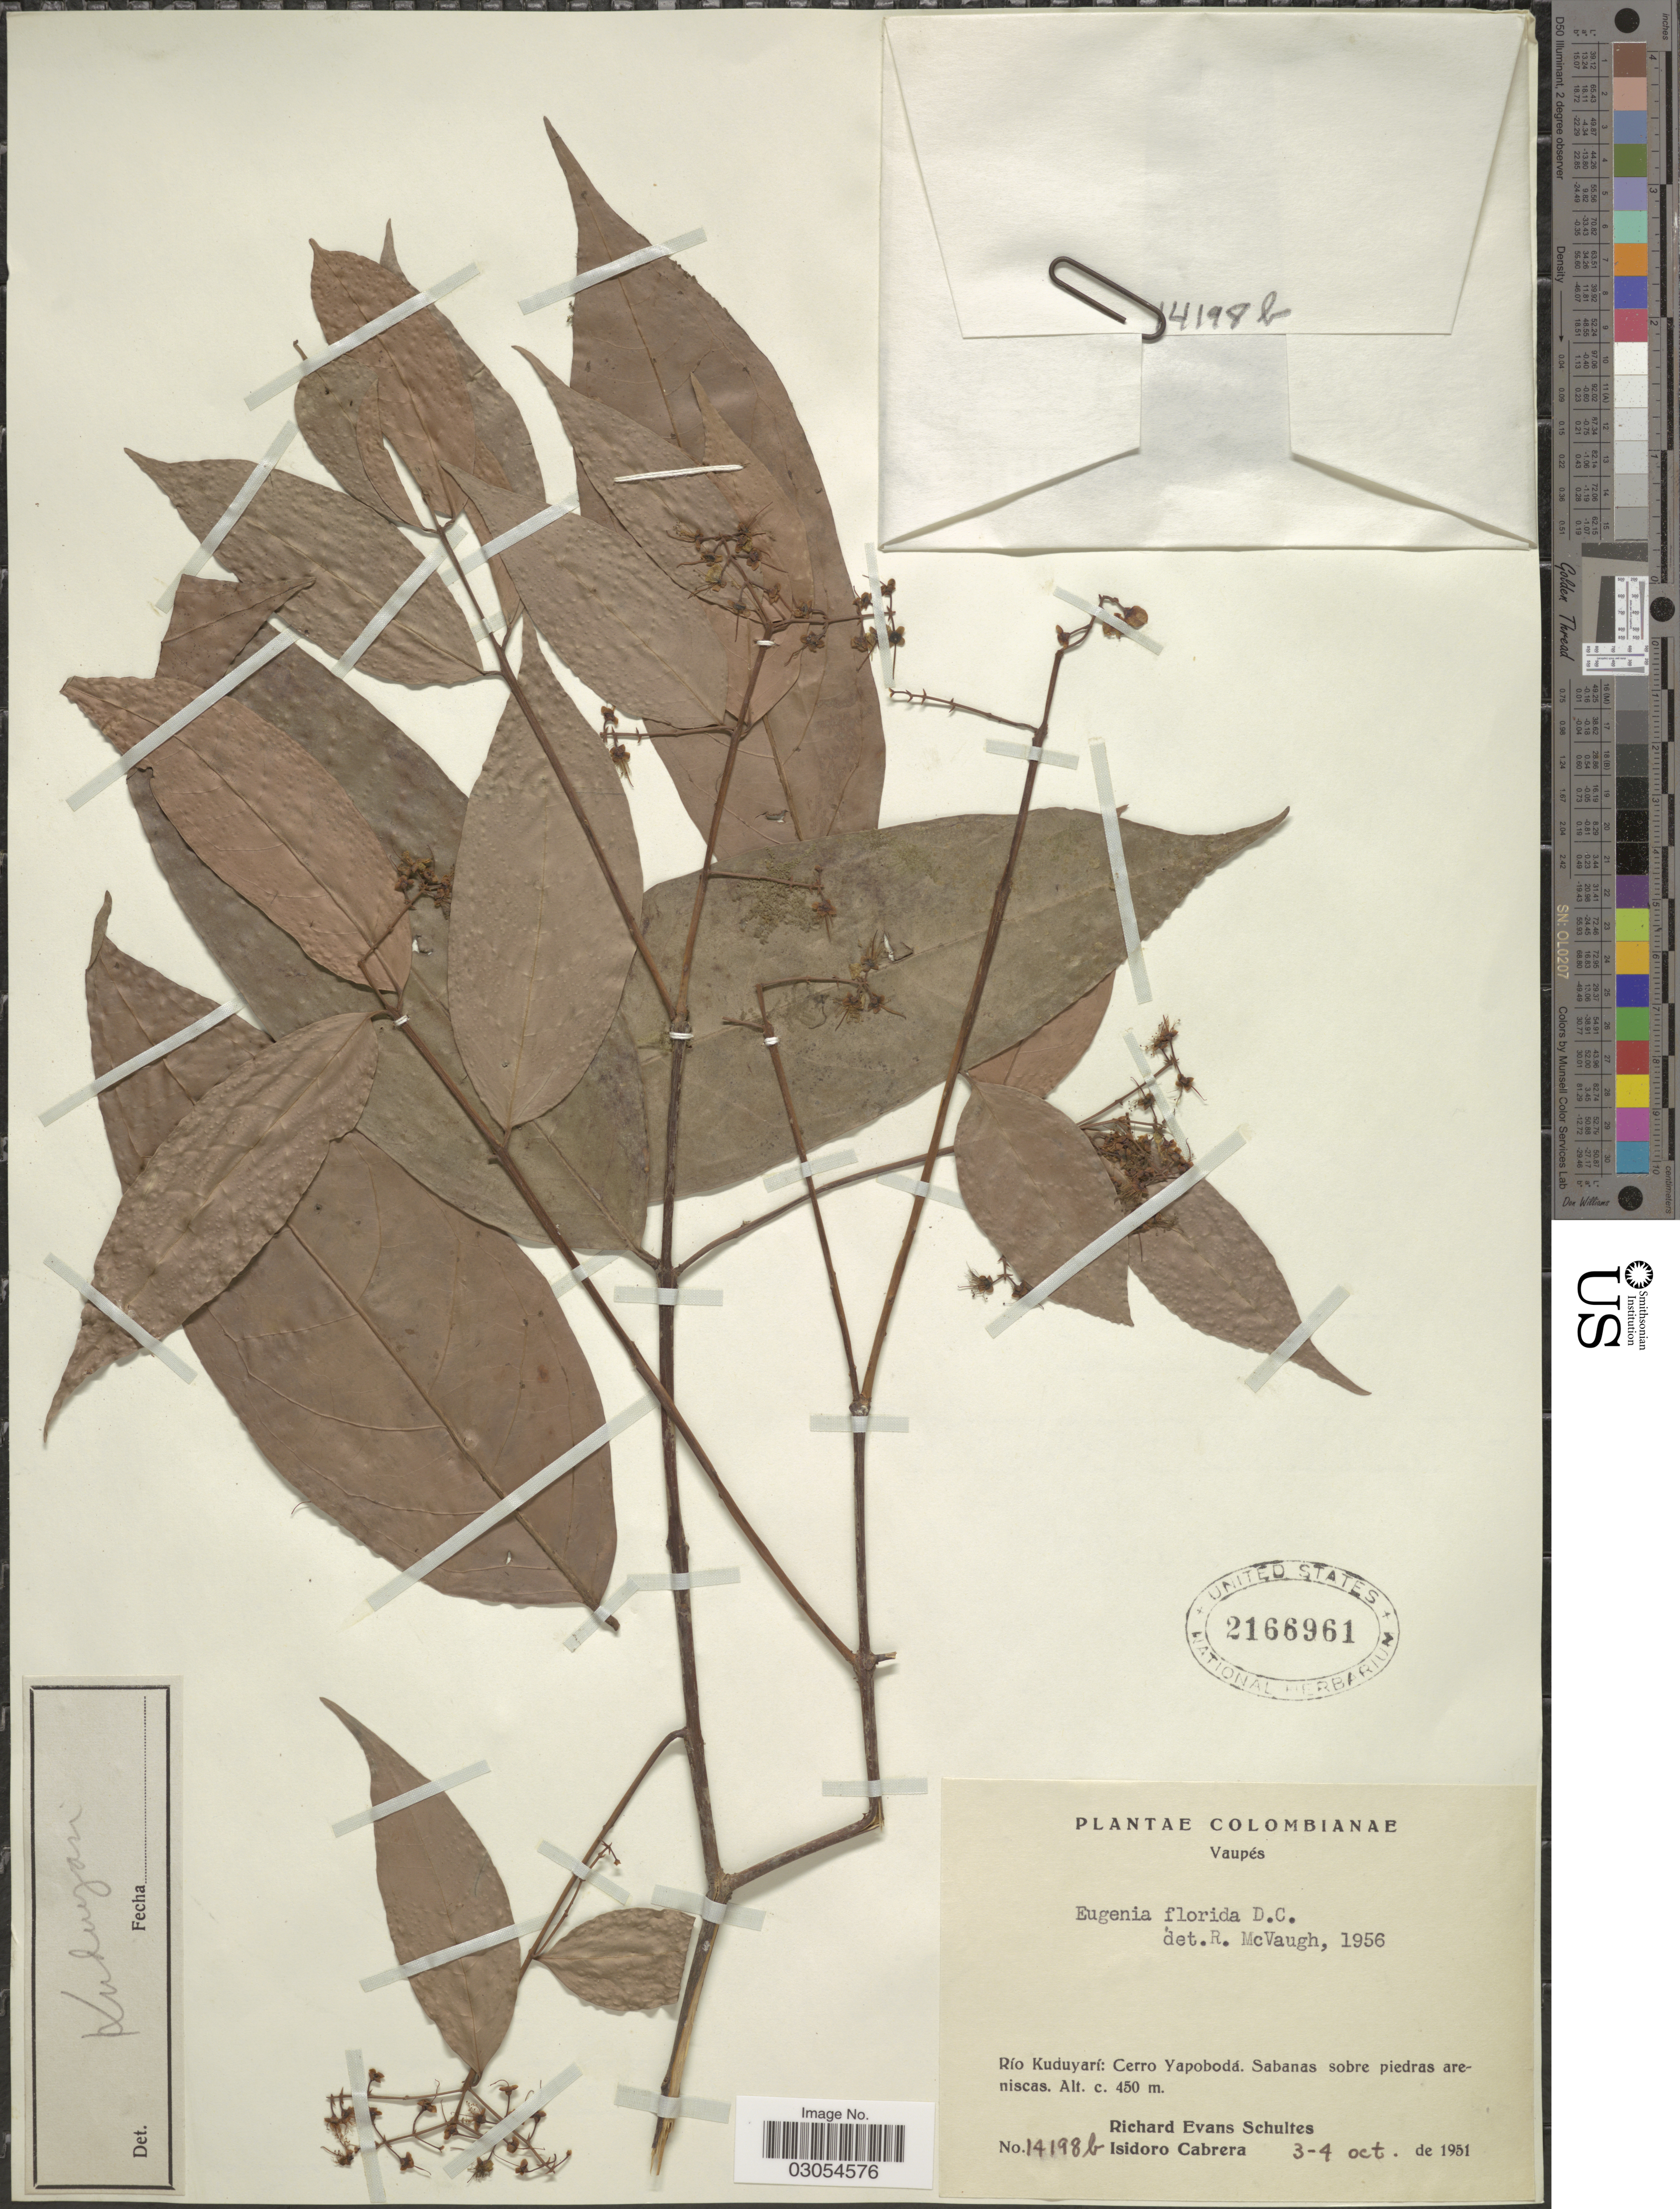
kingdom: Plantae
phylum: Tracheophyta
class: Magnoliopsida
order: Myrtales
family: Myrtaceae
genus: Eugenia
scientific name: Eugenia florida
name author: DC.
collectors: R. E. Schultes & I. Cabrera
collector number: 14198b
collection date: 1951-10-03/1951-10-04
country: Colombia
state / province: Vaupés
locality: Río Kuduyarí: Cerro Yapobodá. Sabanas sobre piedras areniscas.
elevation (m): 450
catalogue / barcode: US 2166961